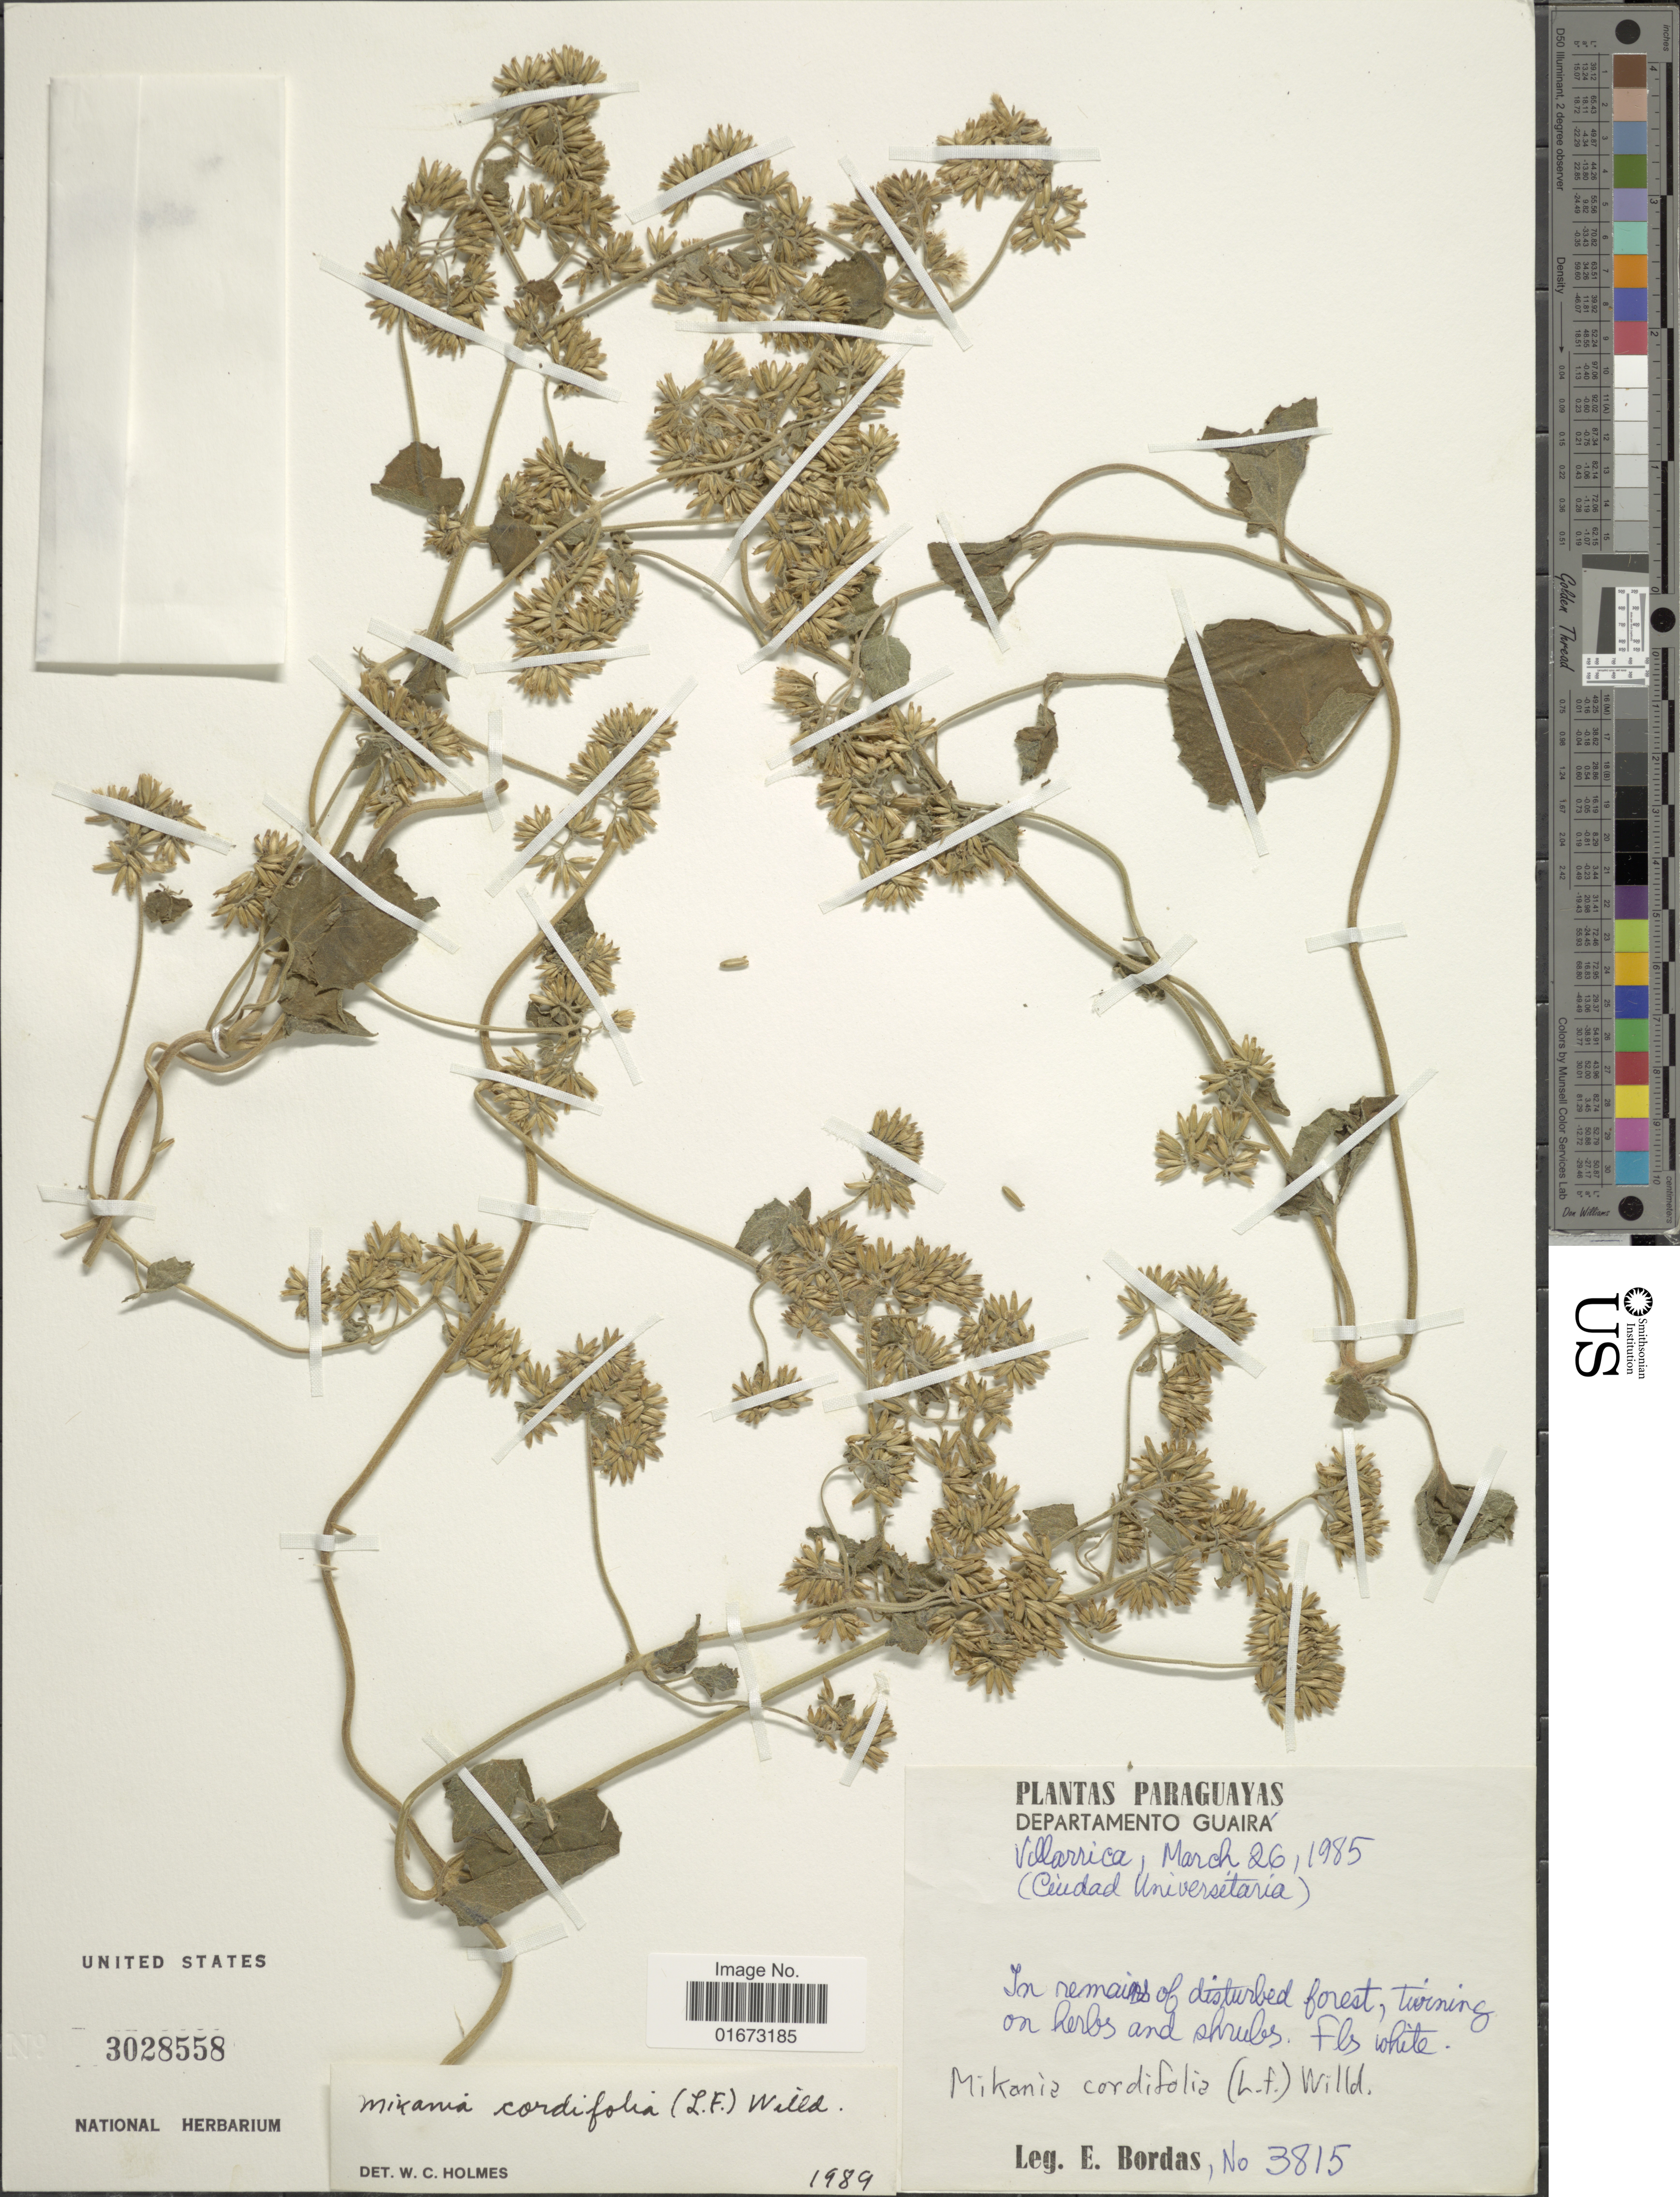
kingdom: Plantae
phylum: Tracheophyta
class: Magnoliopsida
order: Asterales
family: Asteraceae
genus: Mikania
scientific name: Mikania cordifolia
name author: Kunth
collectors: E. Bordas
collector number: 3815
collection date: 1985-03-26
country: Paraguay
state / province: Guaira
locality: Departamento Guairá, Villarica (Ciudad Universitaria)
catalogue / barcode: US 3028558